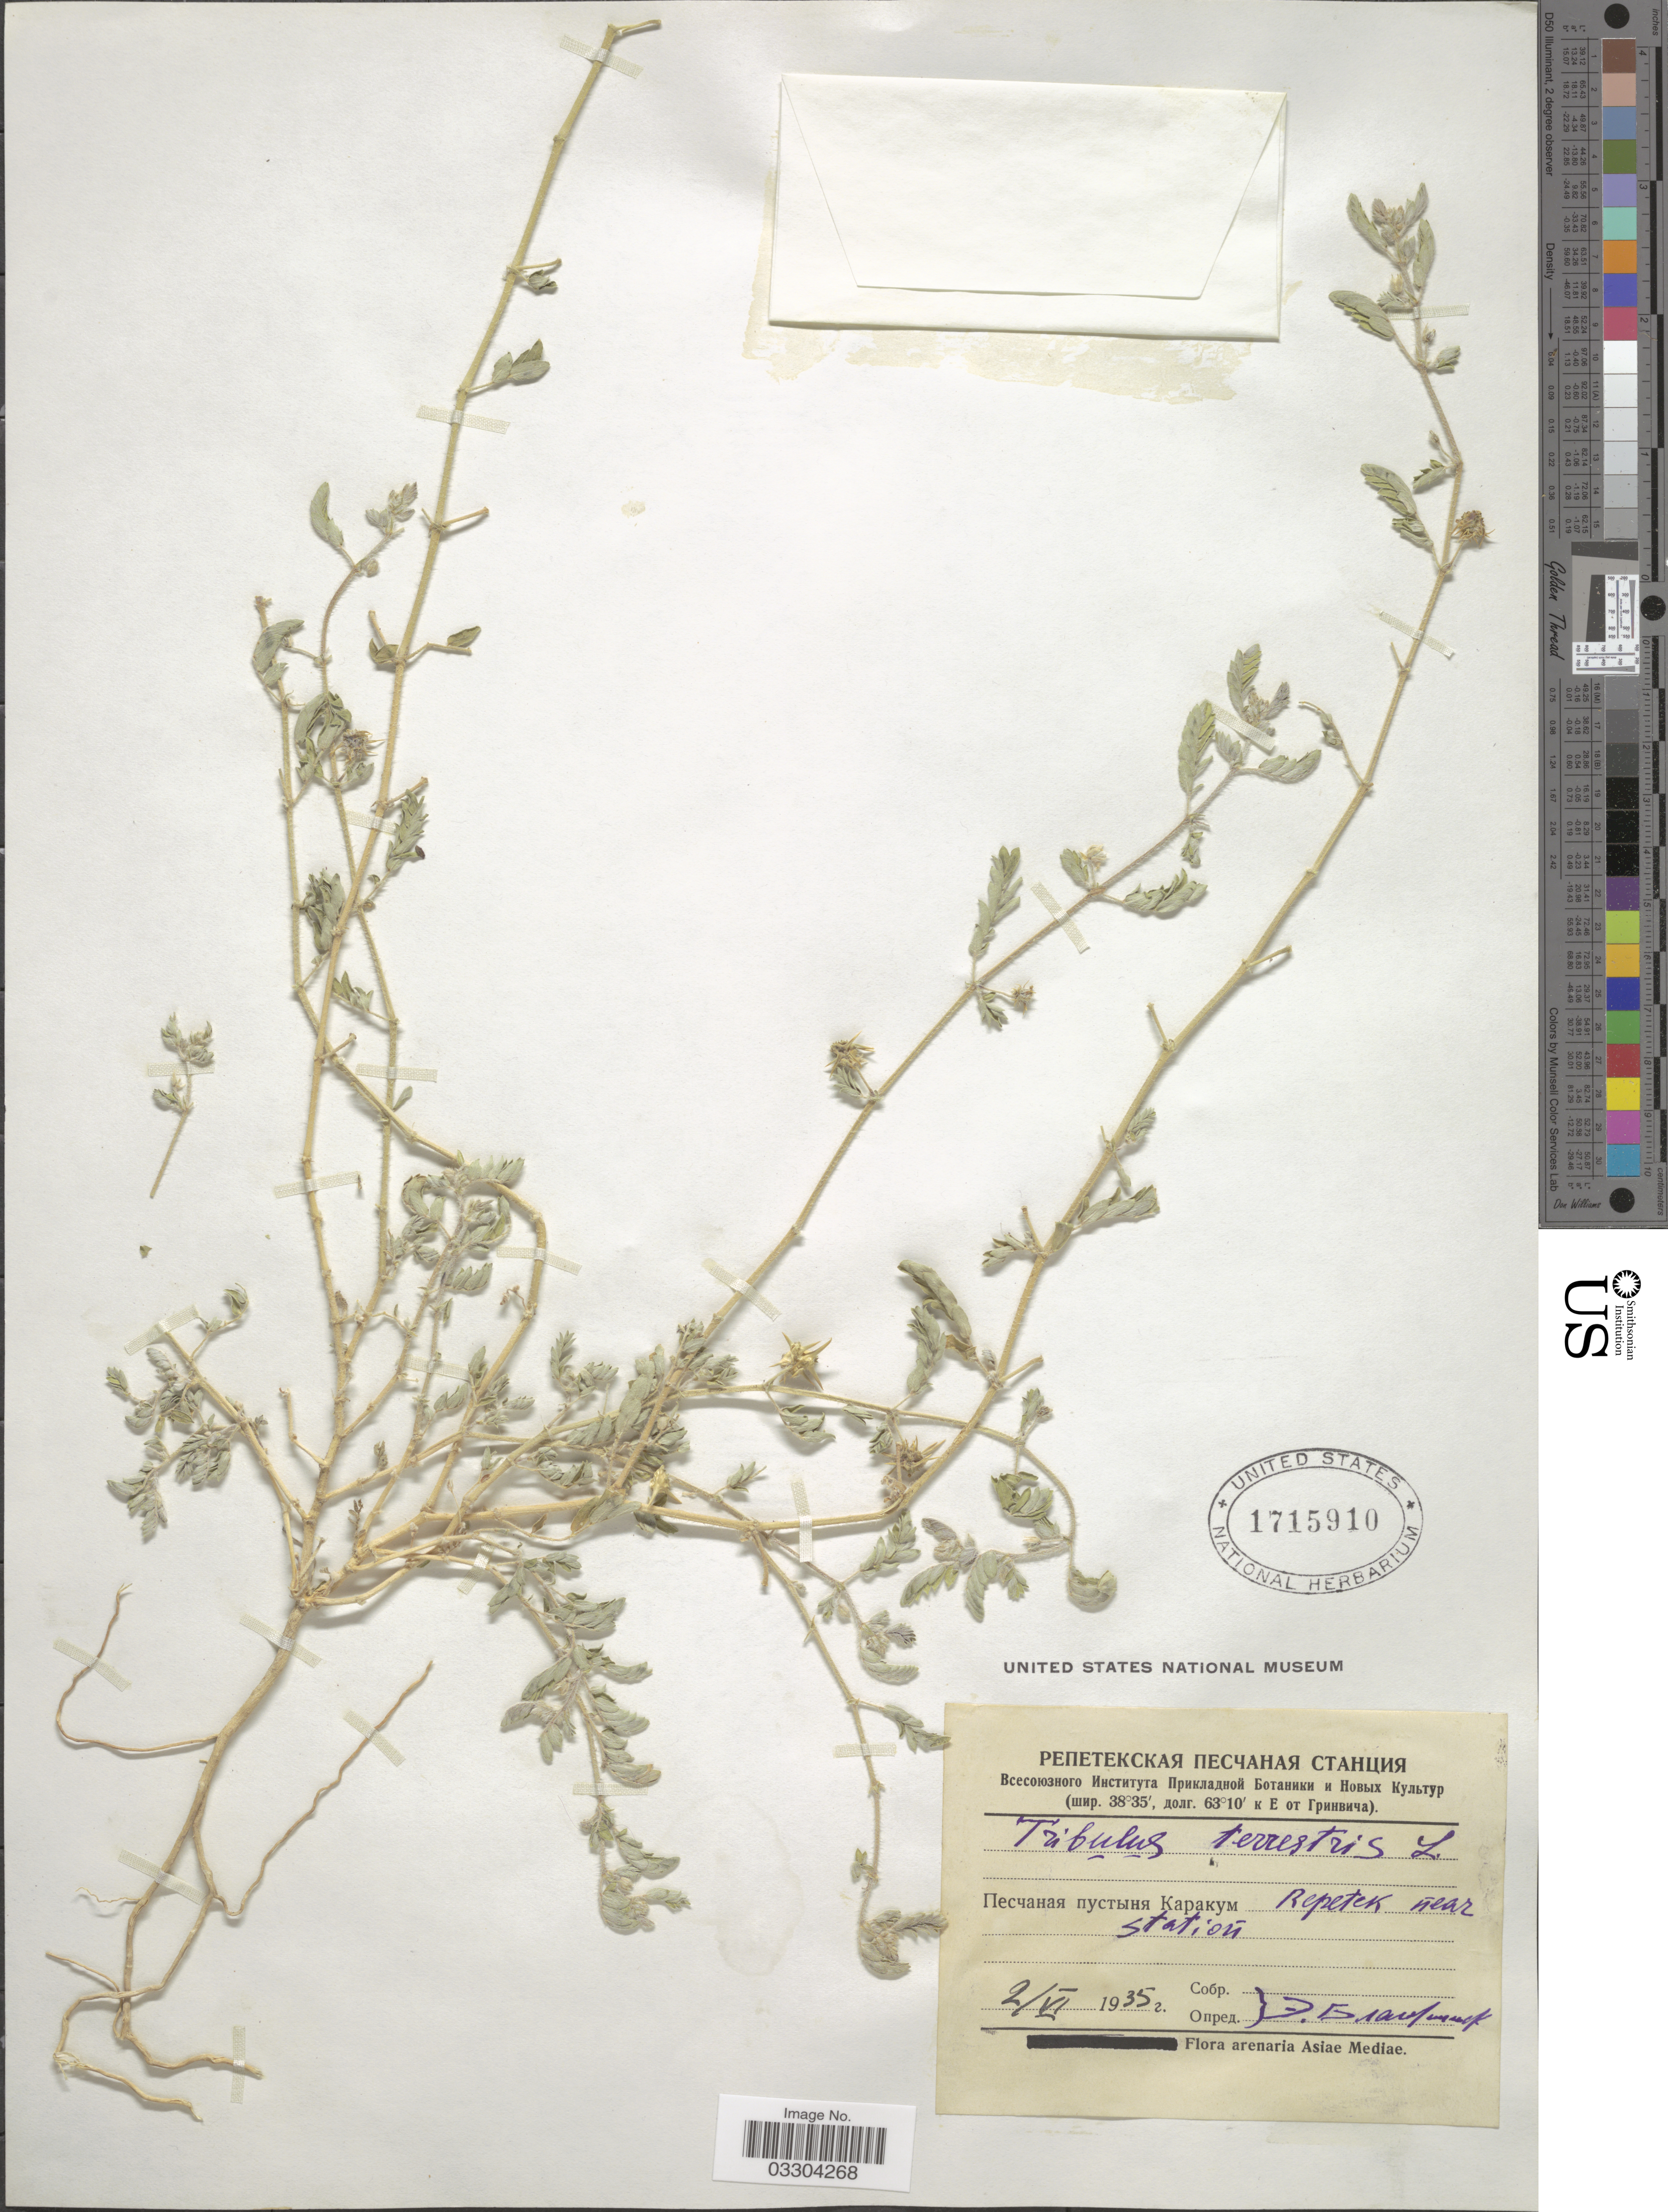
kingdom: Plantae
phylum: Tracheophyta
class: Magnoliopsida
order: Zygophyllales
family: Zygophyllaceae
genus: Tribulus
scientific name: Tribulus terrestris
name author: L.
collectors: E. Blagoveshenskiy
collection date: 1935-06-02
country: Turkmenistan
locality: Karakum Desert, near Repetek Station.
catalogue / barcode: US 1715910